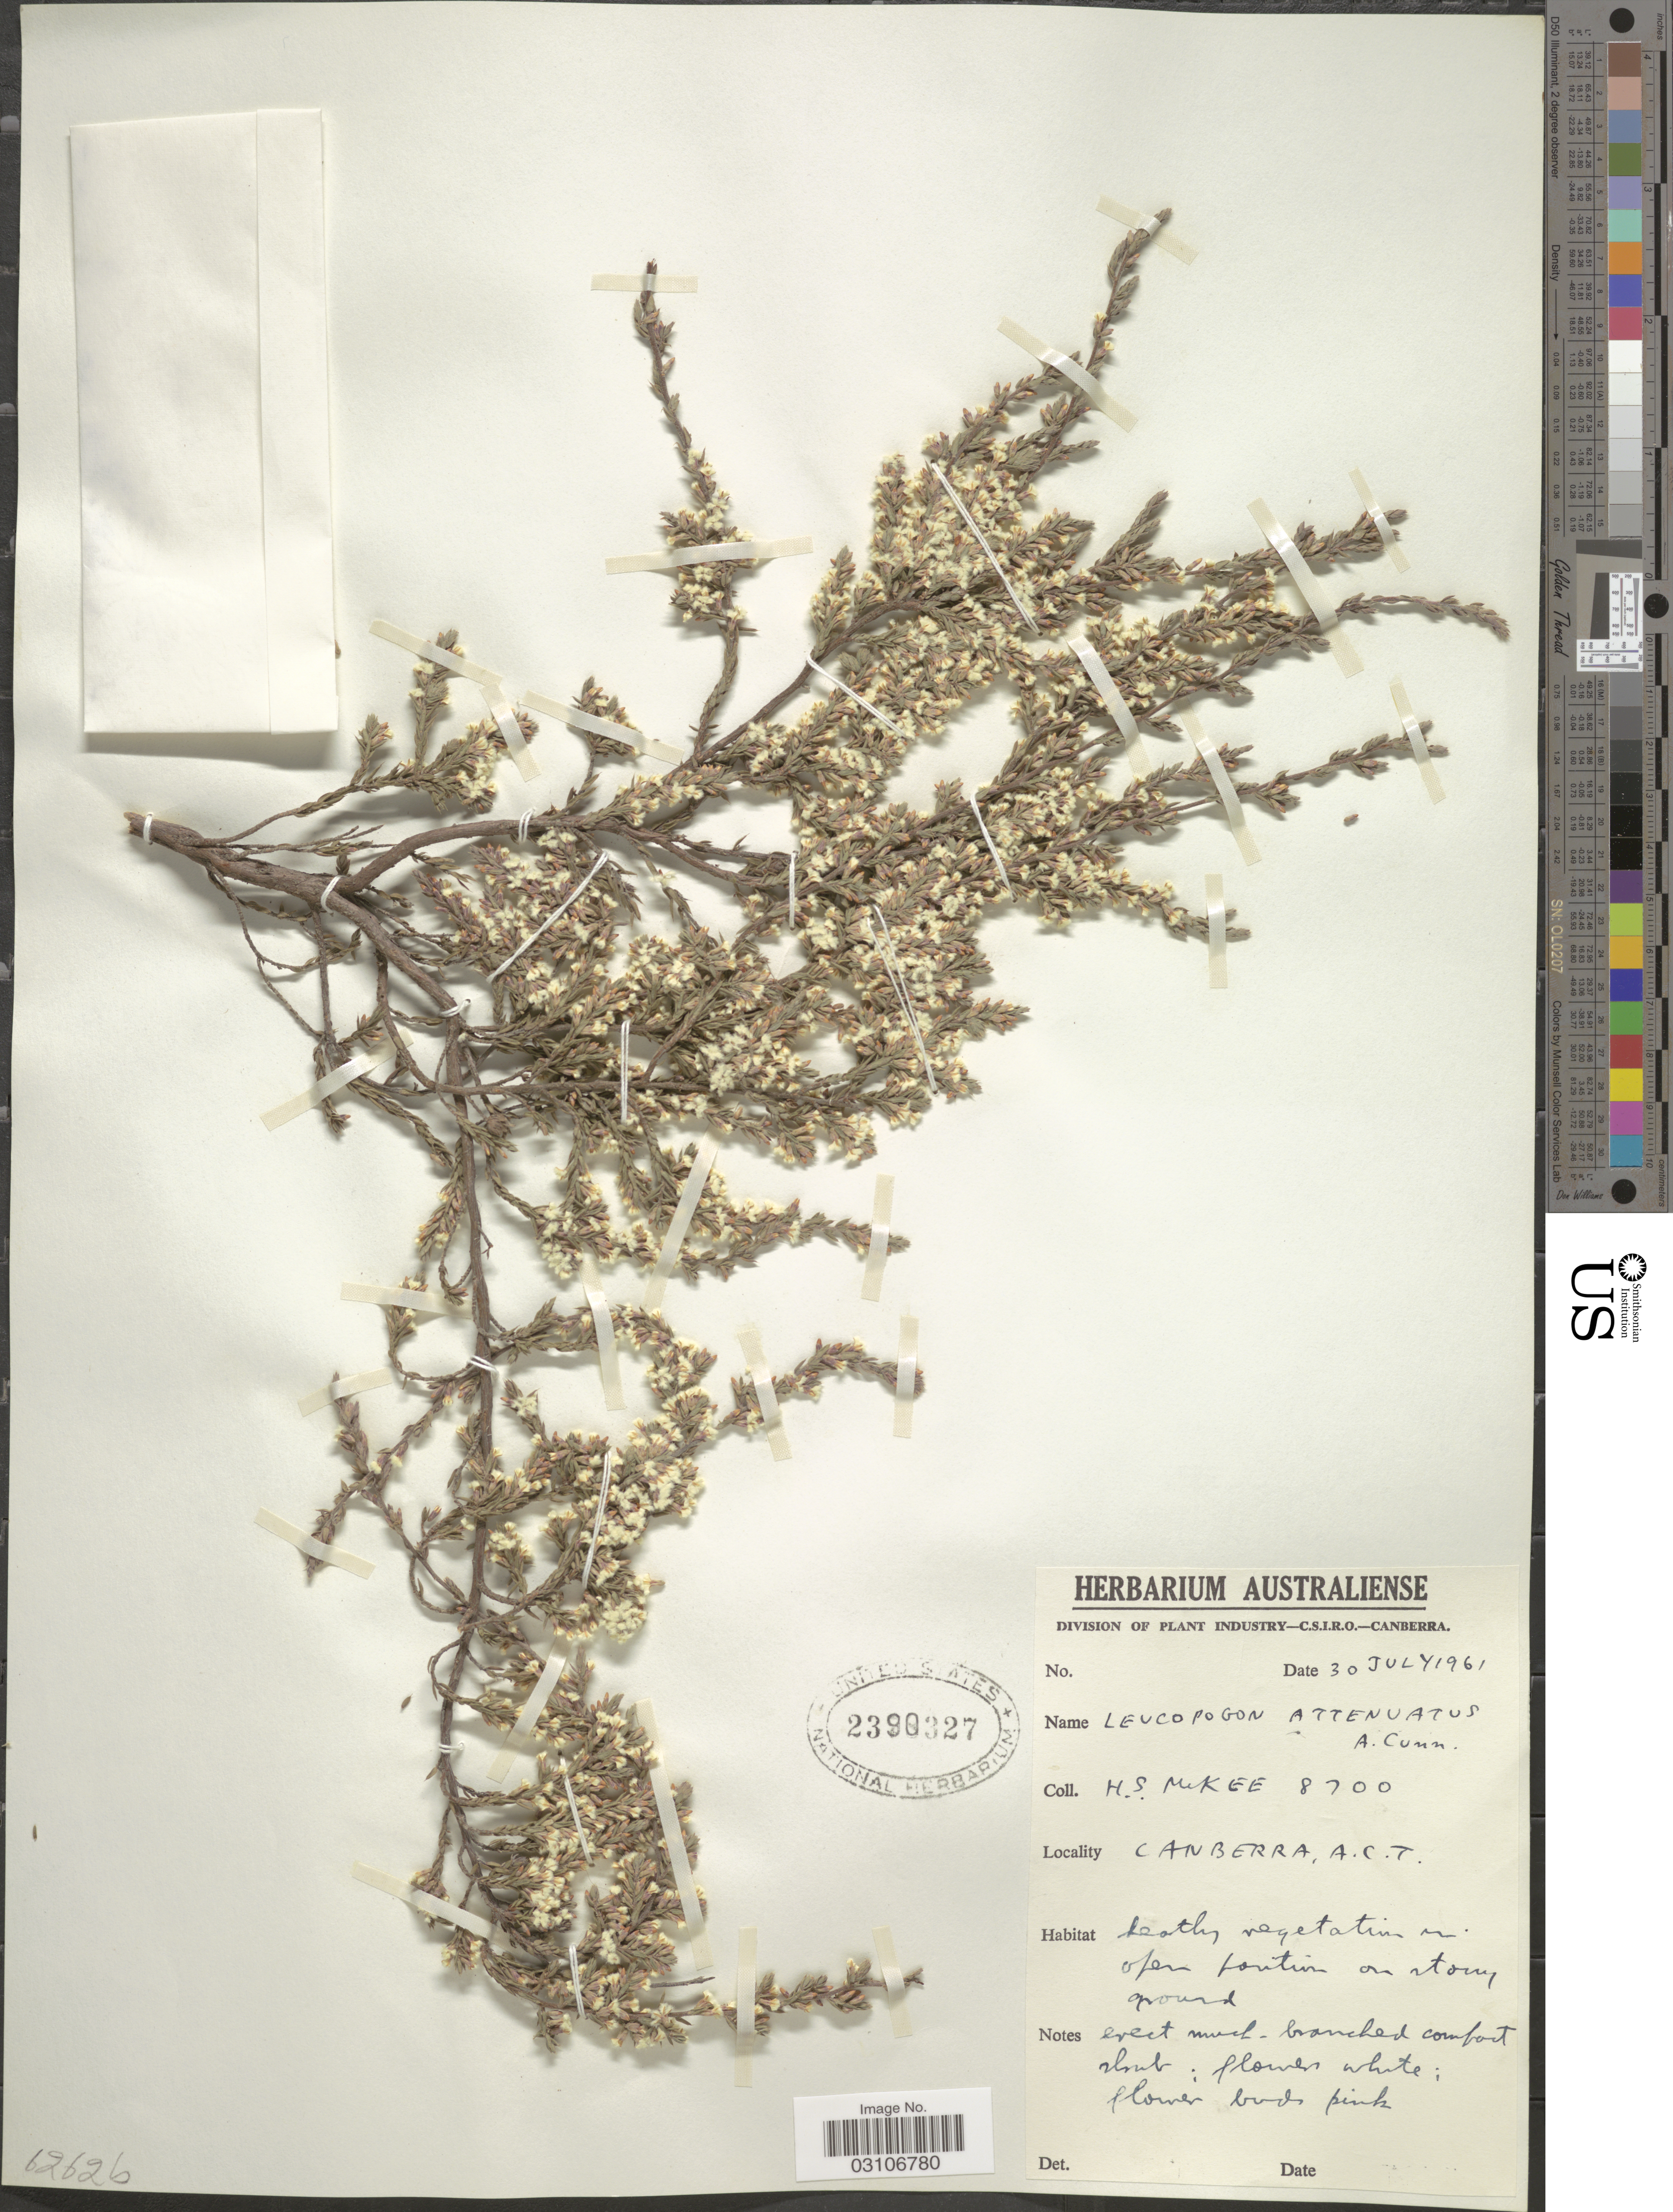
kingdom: Plantae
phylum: Tracheophyta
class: Magnoliopsida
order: Ericales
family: Ericaceae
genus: Leucopogon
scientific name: Leucopogon attenuatus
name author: A. Cunn.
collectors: H. S. McKee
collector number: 8700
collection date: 1961-07-30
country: Australia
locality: Canberra, A.C.T.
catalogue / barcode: US 2390327